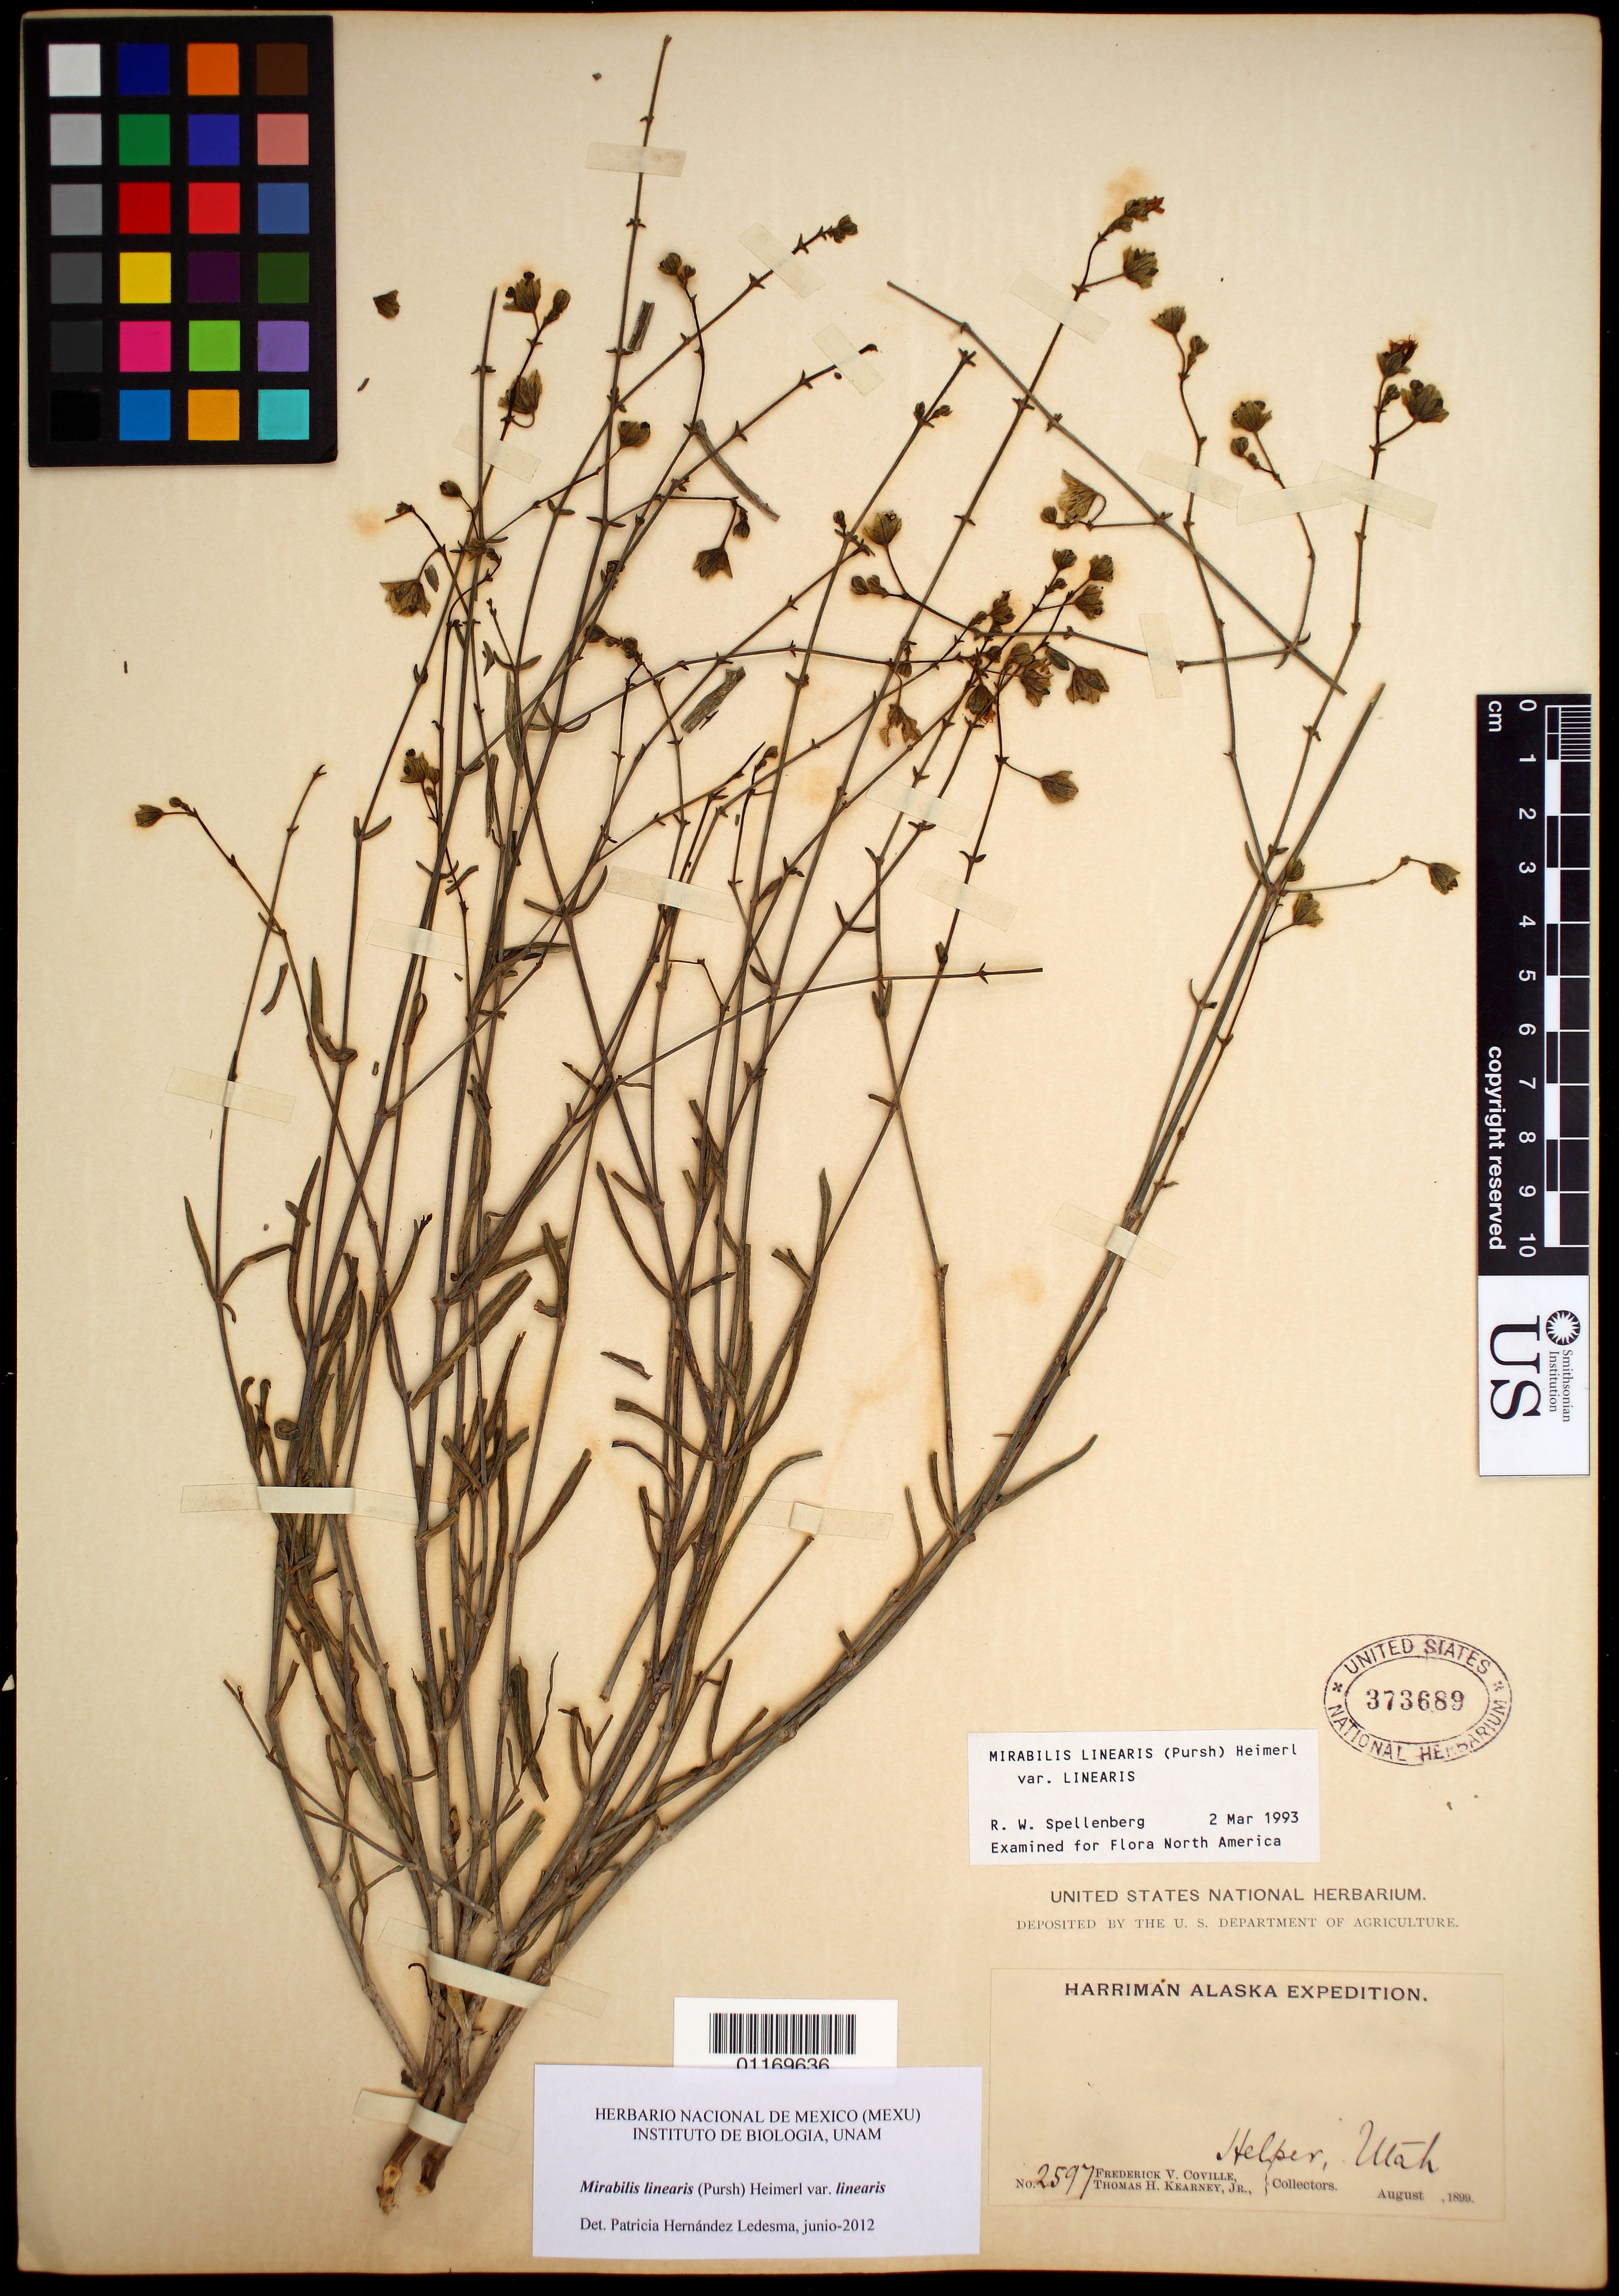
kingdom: Plantae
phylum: Tracheophyta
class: Magnoliopsida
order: Caryophyllales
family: Nyctaginaceae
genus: Mirabilis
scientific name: Mirabilis linearis var. linearis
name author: (Pursh) Heimerl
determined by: Spellenberg, R. W.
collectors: F. V. Coville, T. H. Kearney & T. H. Kearney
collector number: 2597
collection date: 1899-08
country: United States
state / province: Utah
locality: Helper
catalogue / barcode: US 373689